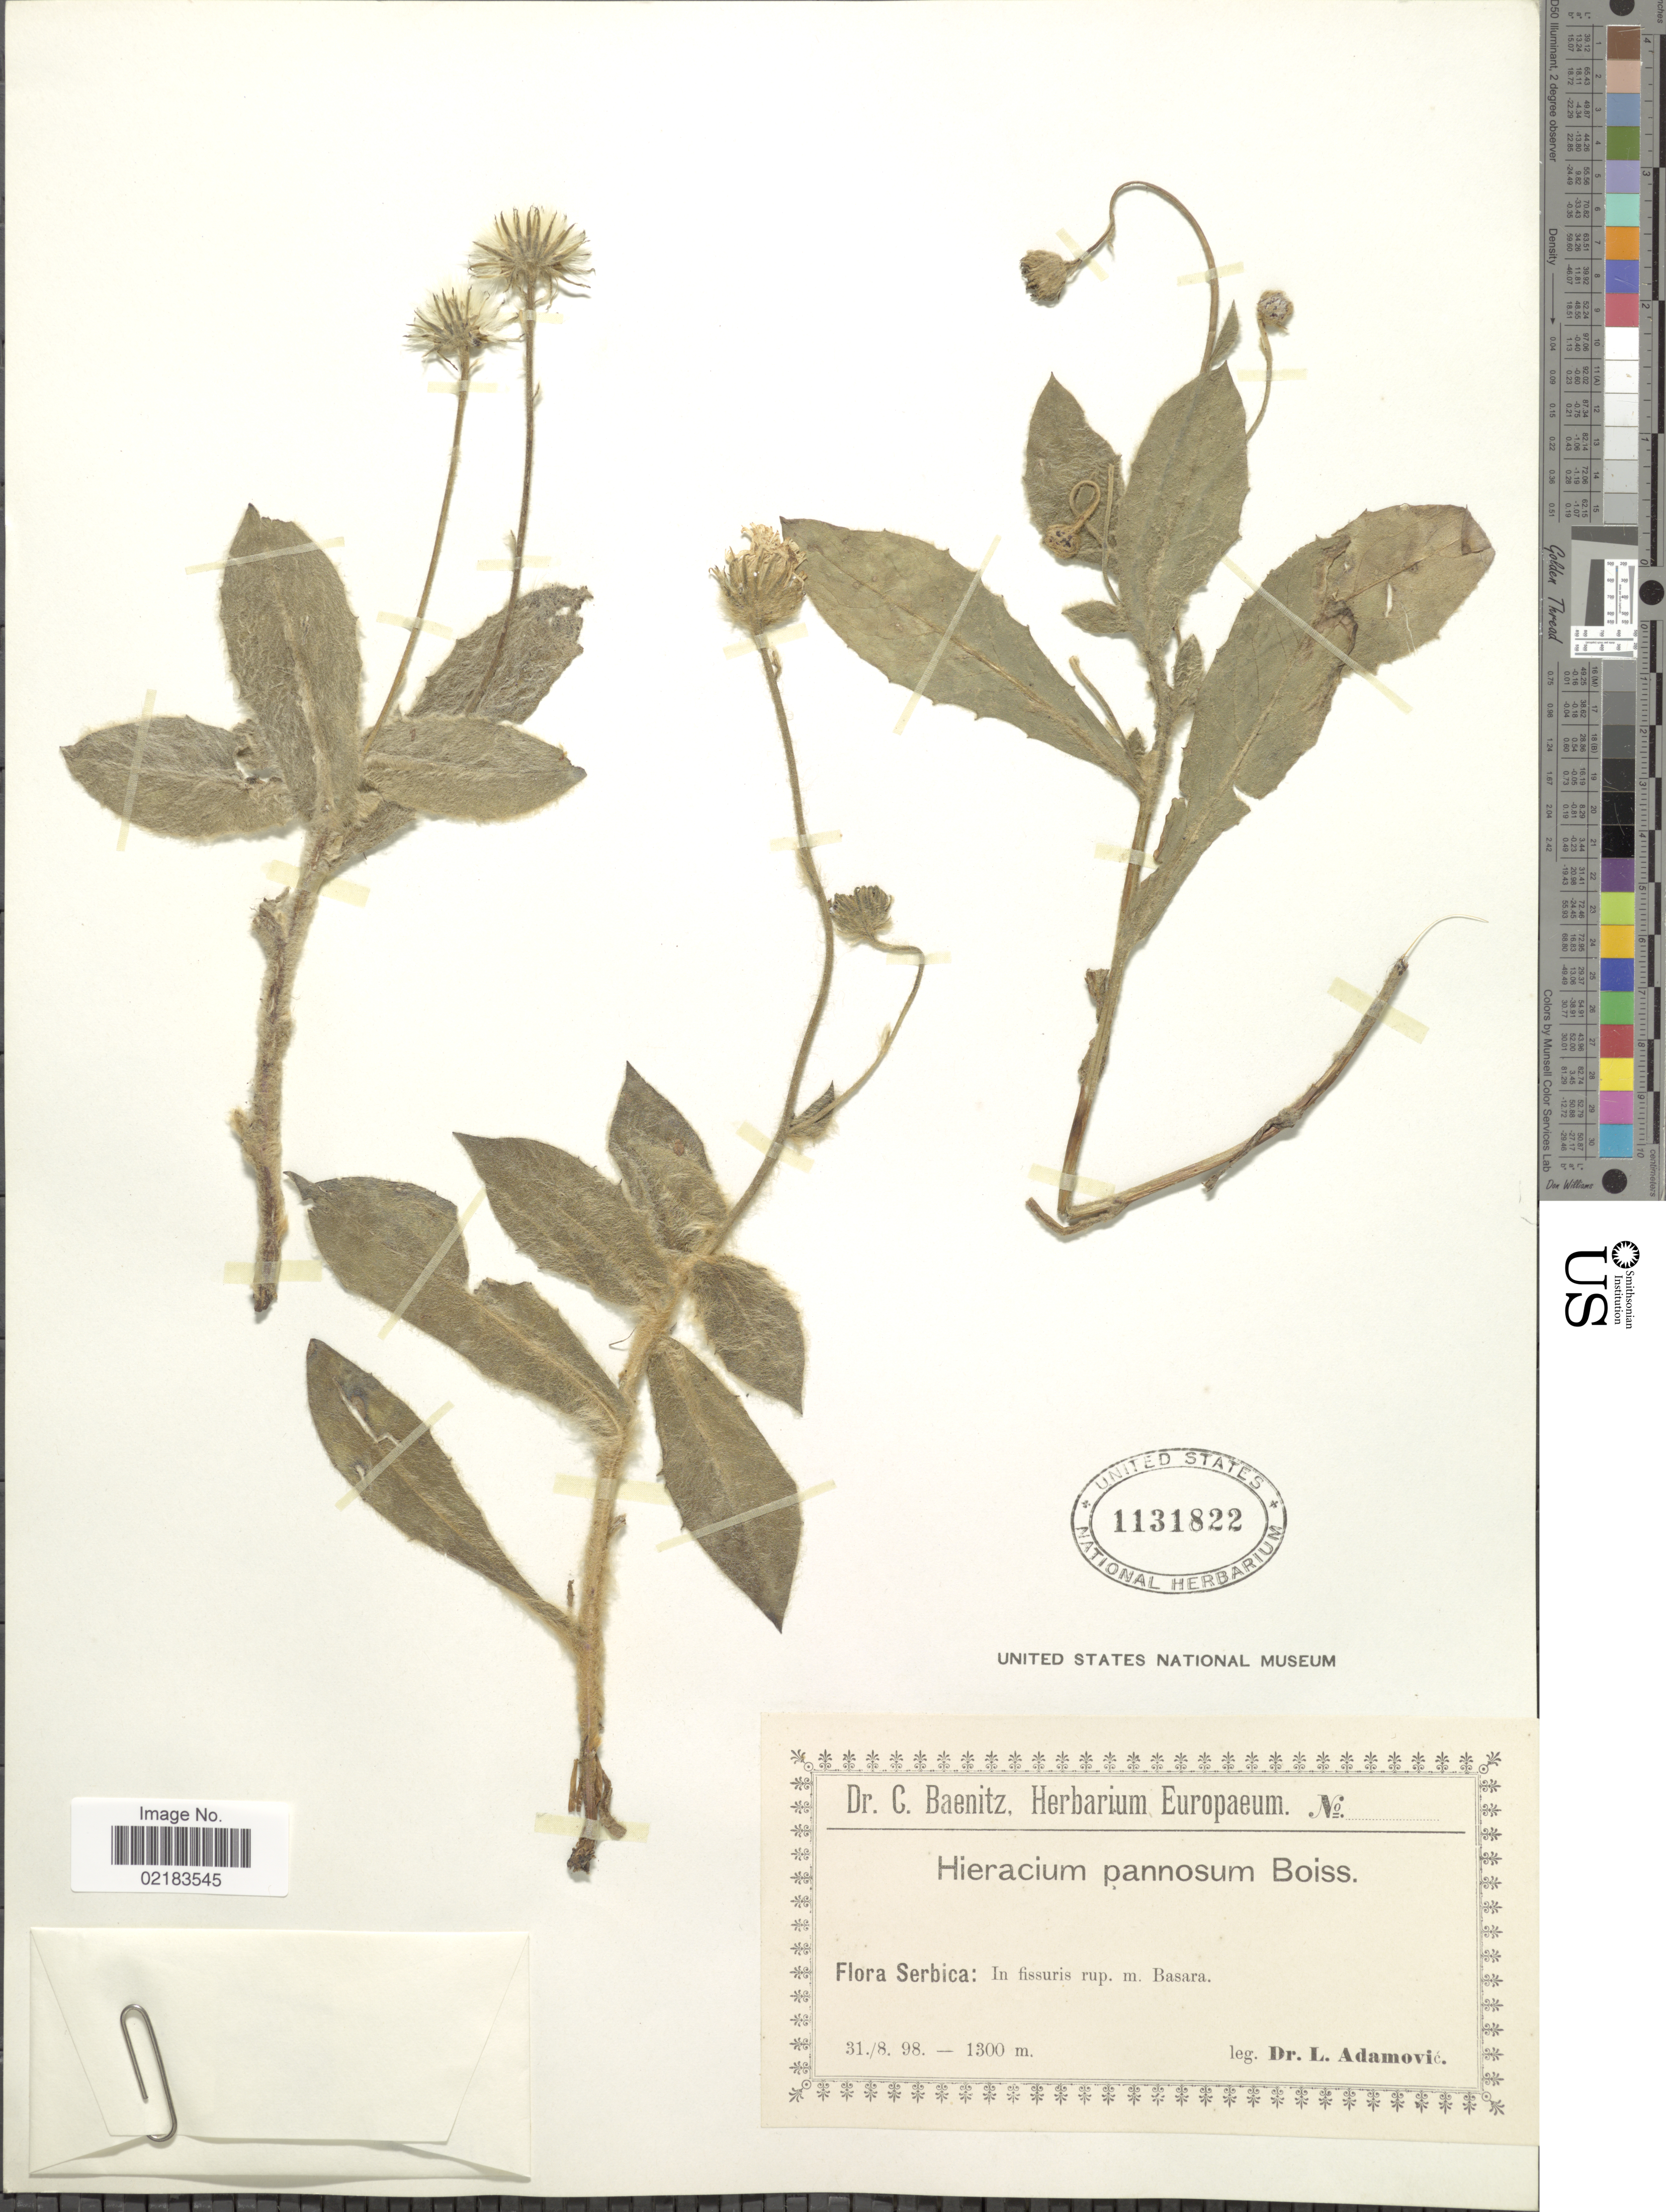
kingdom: Plantae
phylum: Tracheophyta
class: Magnoliopsida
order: Asterales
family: Asteraceae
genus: Hieracium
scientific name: Hieracium pannosum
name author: Boiss.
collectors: L. Adamović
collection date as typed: Transcribed d/m/y: 31/8/98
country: Serbia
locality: Serbica: in fissuris rup. m. Basara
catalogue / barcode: US 1131822